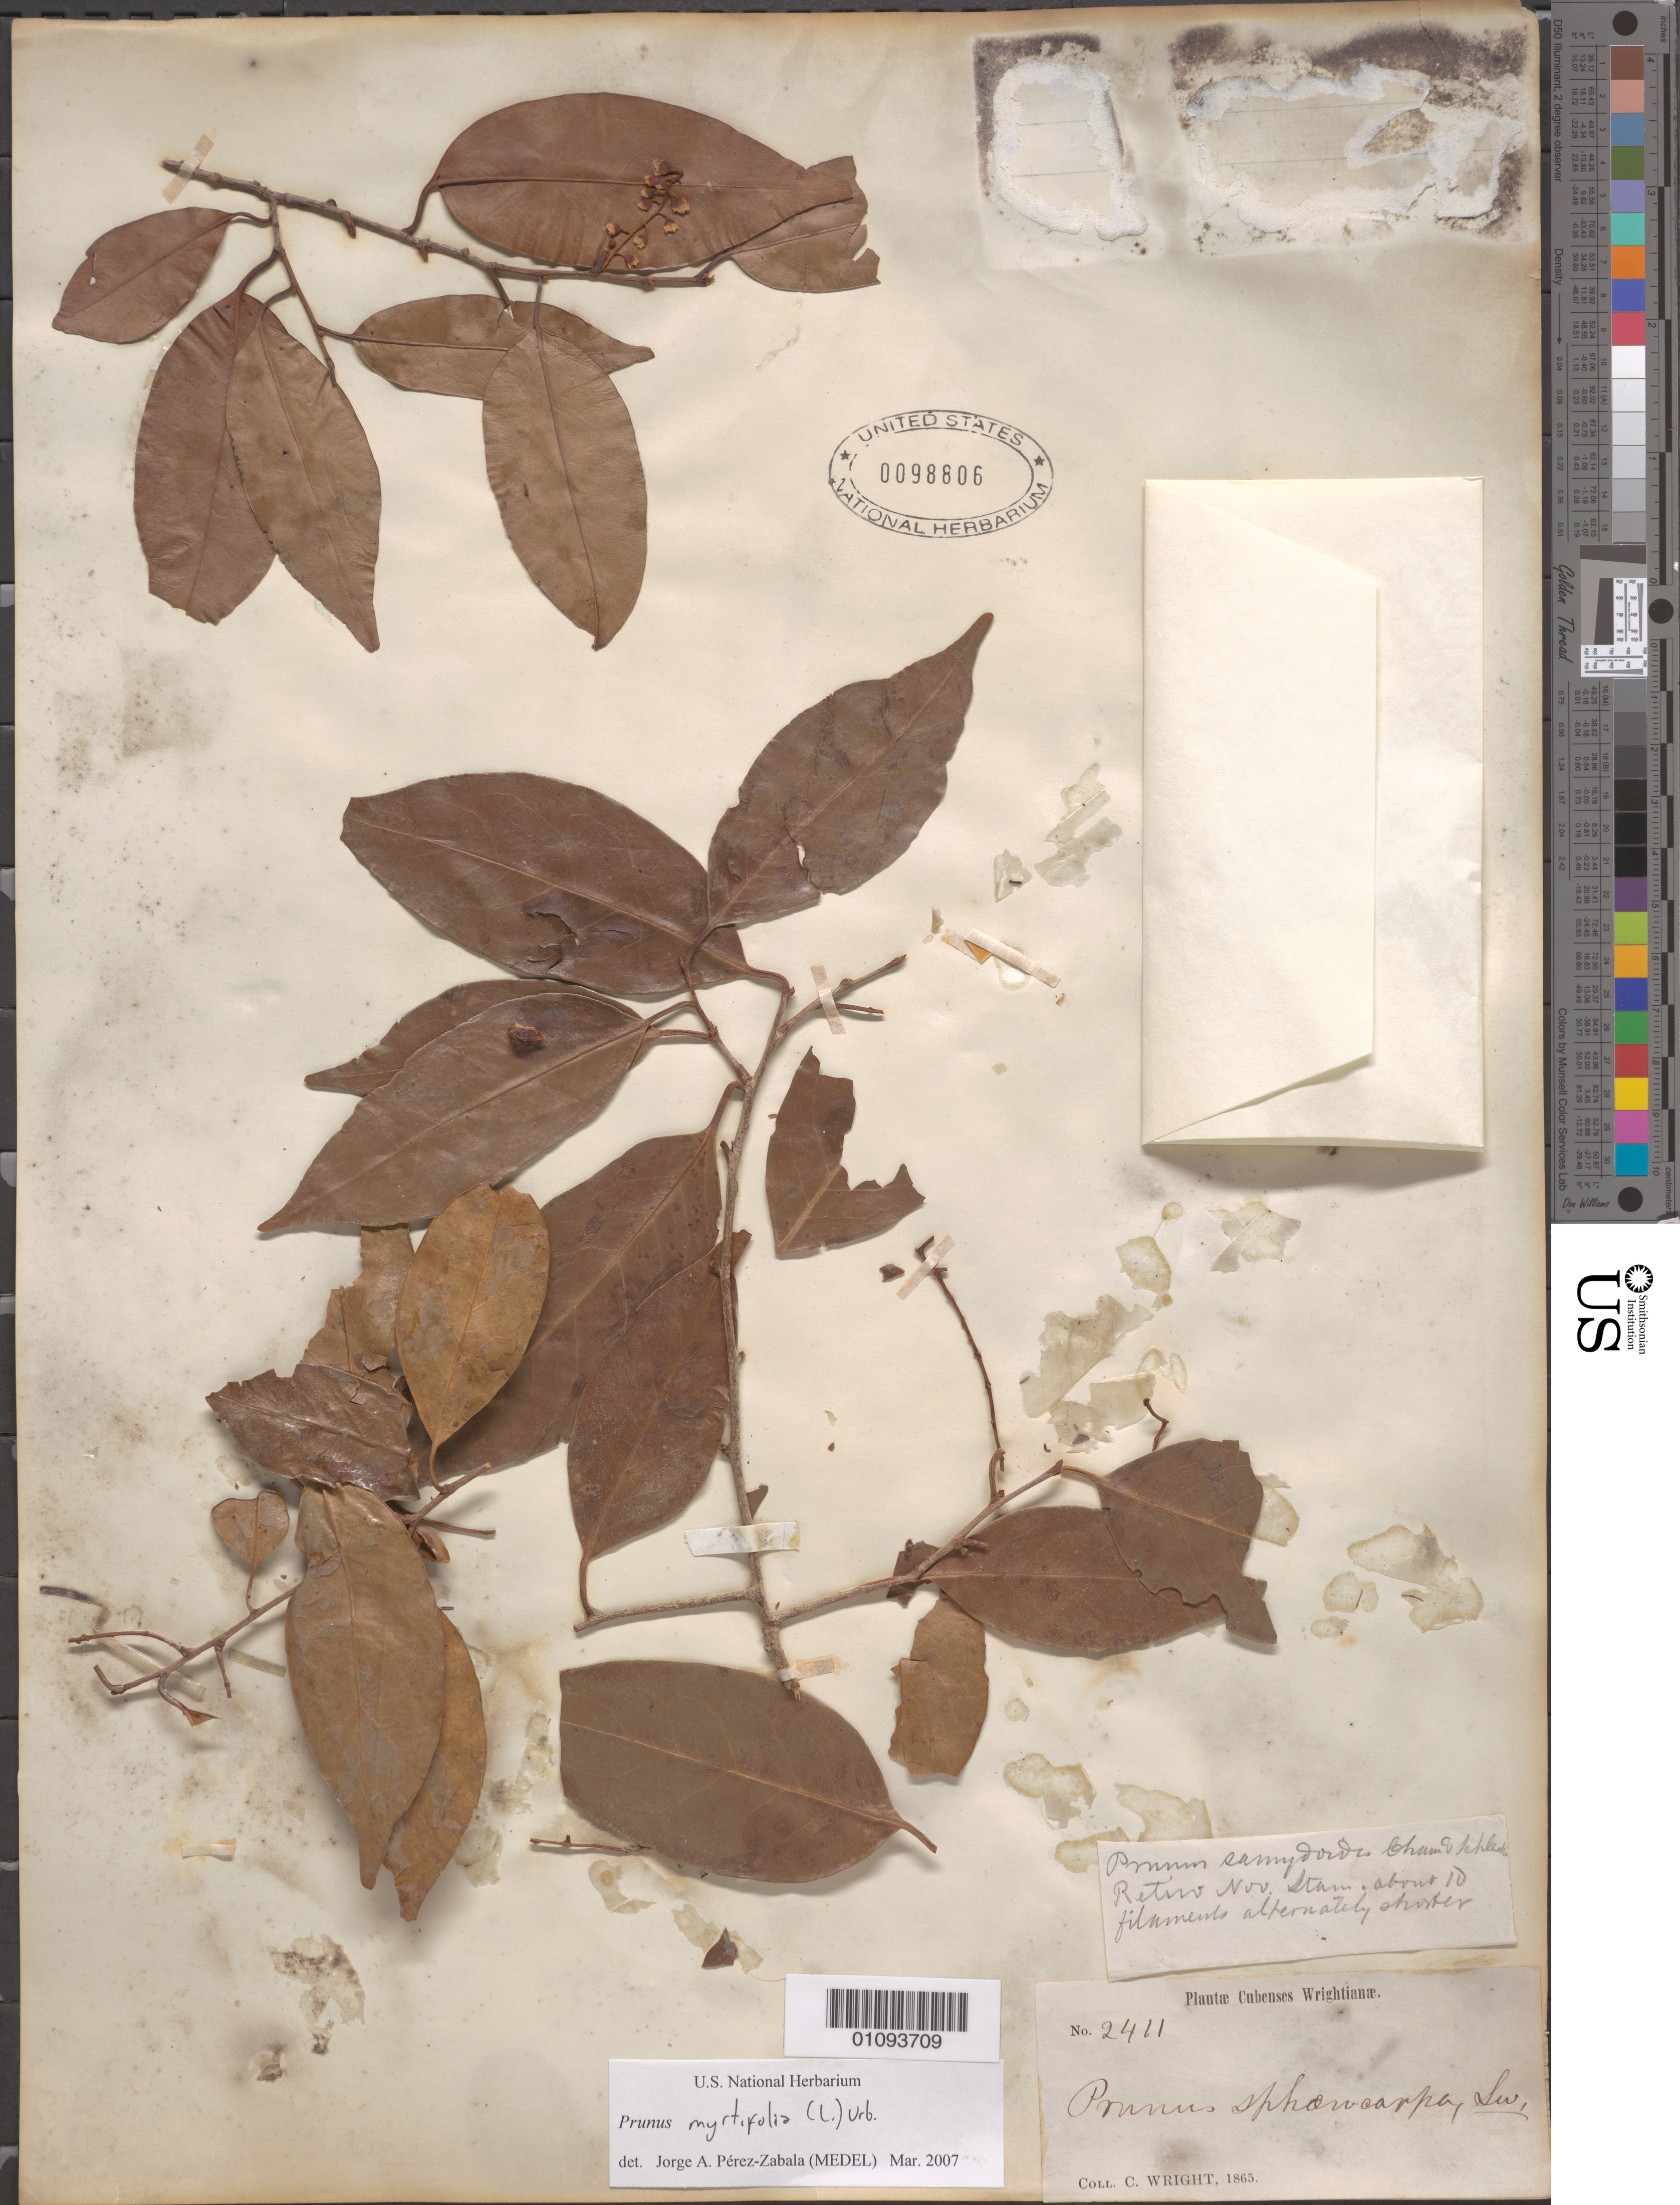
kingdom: Plantae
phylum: Tracheophyta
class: Magnoliopsida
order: Rosales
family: Rosaceae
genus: Prunus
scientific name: Prunus myrtifolia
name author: (L.) Urb.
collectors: C. Wright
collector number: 2411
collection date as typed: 1865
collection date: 1865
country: Cuba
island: Cuba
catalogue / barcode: US 98806